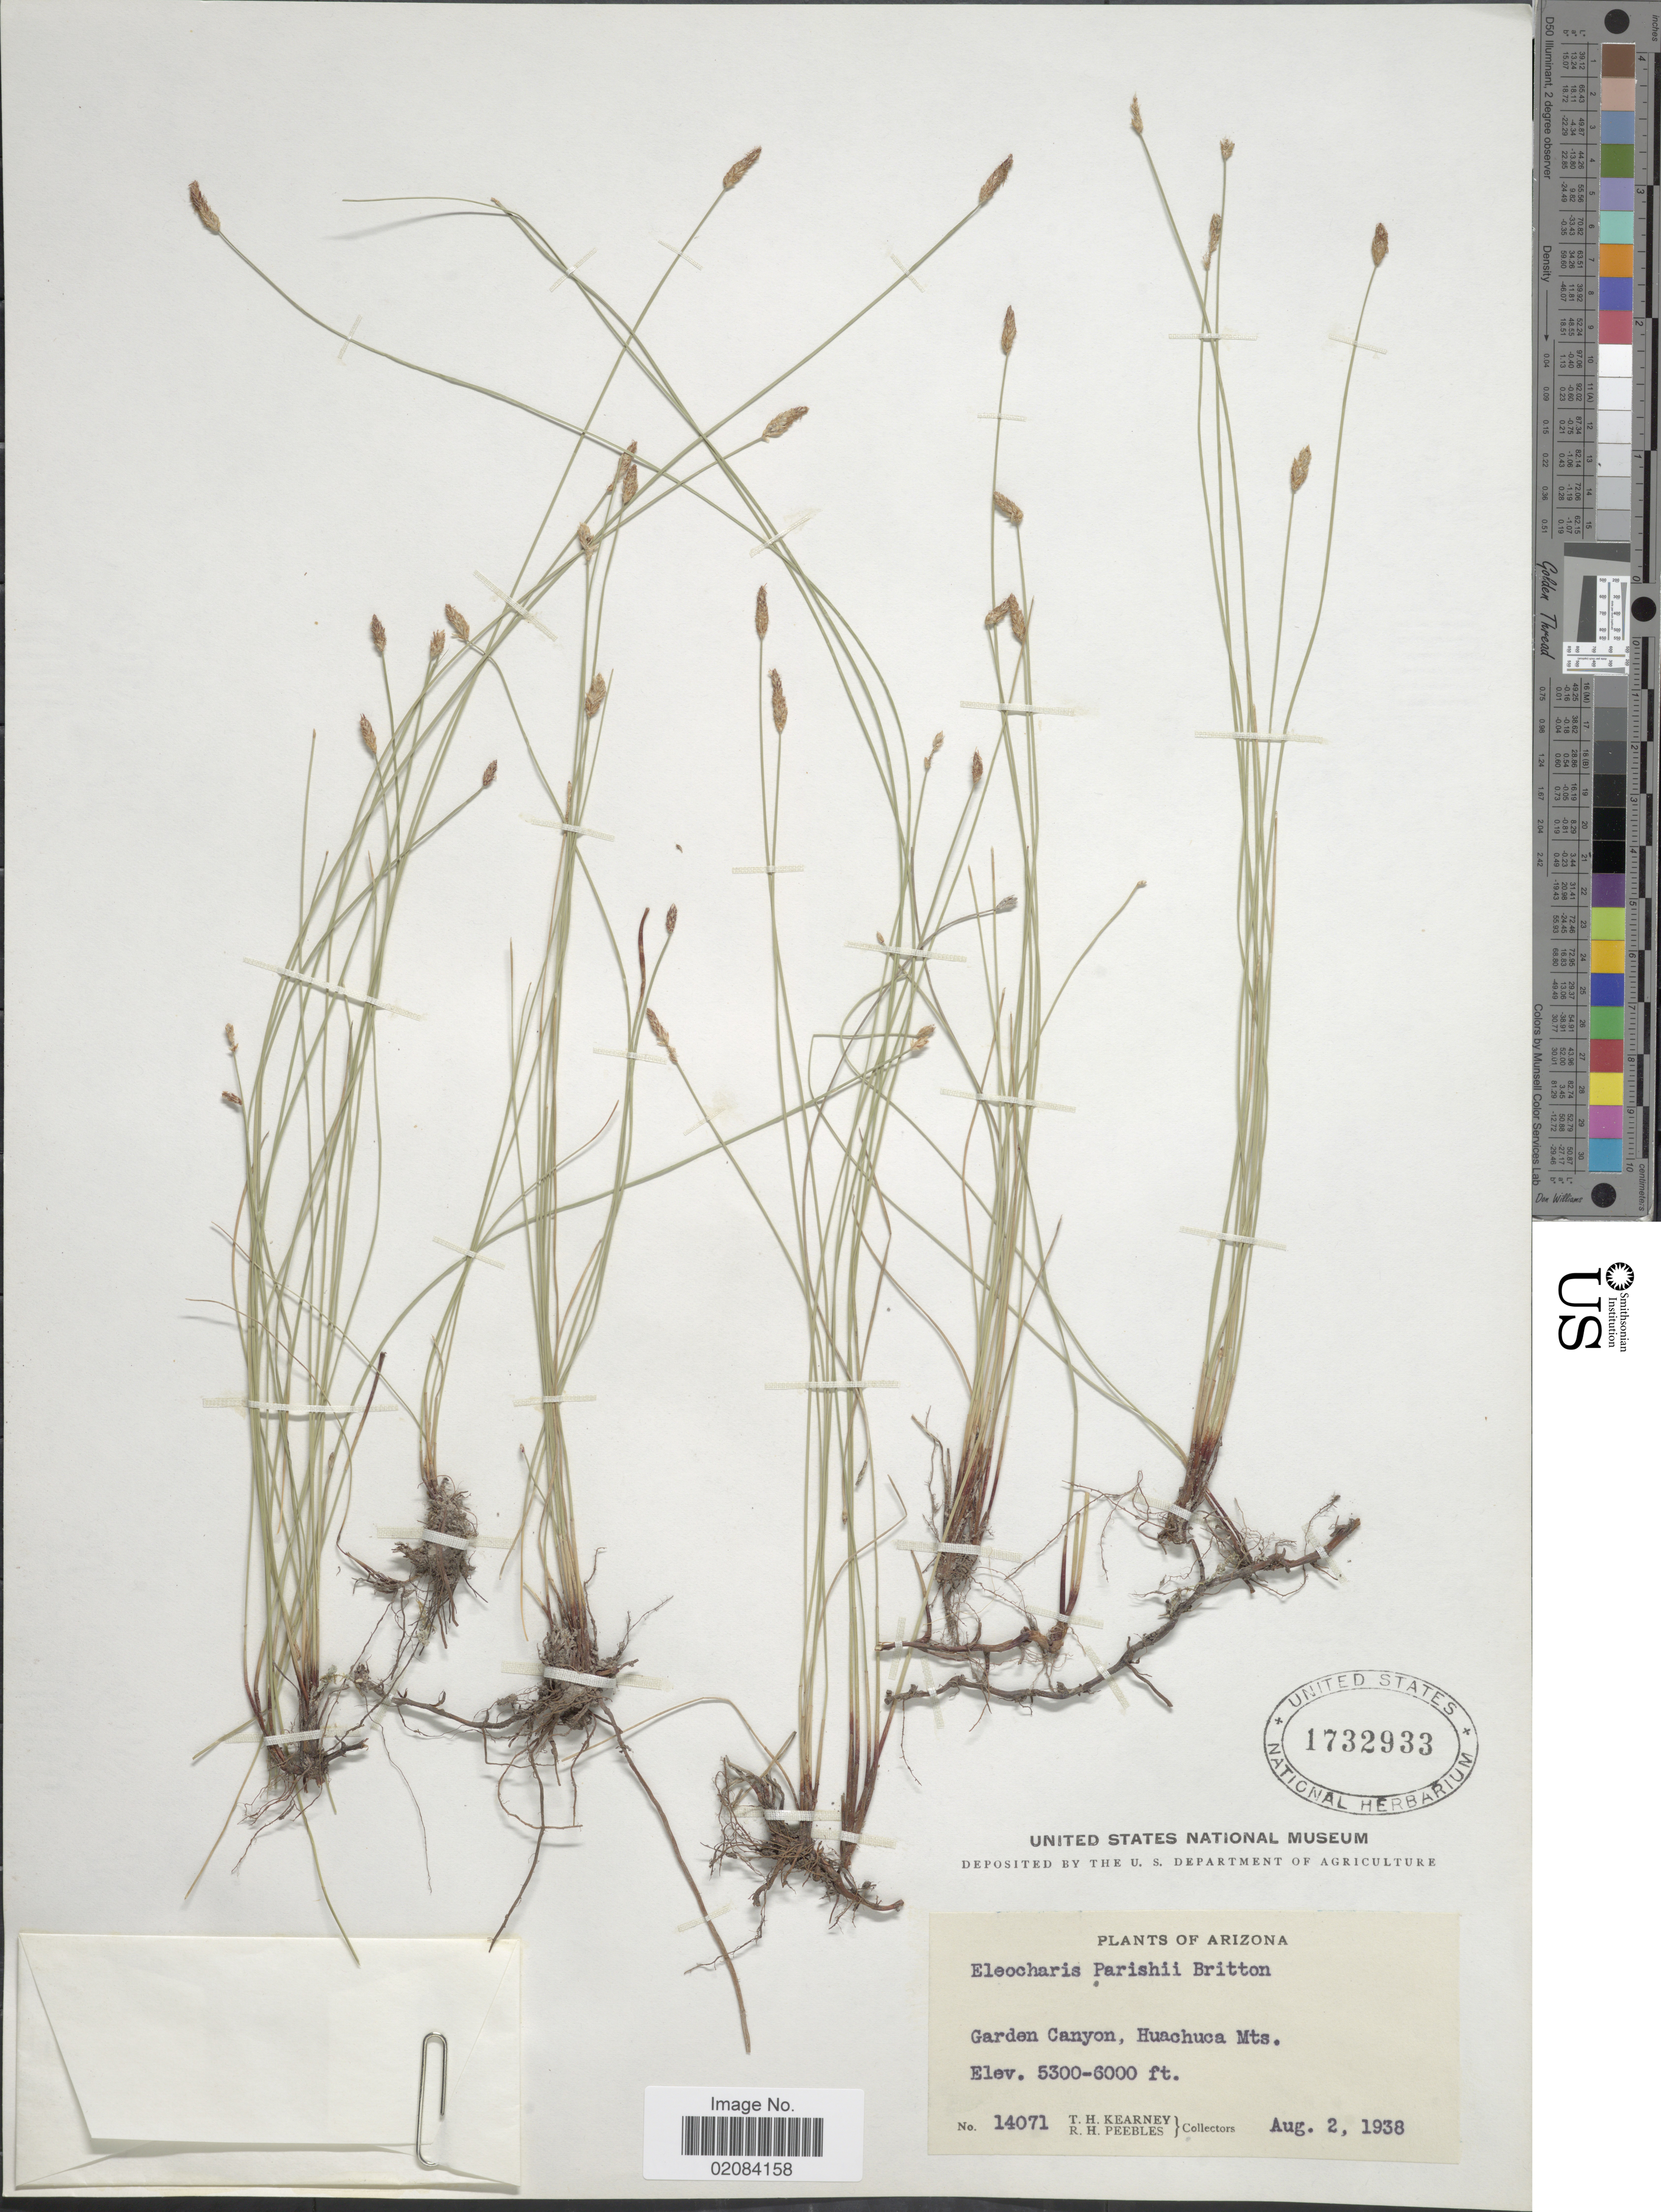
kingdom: Plantae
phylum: Tracheophyta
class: Liliopsida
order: Poales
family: Cyperaceae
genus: Eleocharis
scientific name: Eleocharis parishii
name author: Britton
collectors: T. H. Kearney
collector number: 14071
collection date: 1938-08-02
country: United States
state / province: Arizona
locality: Arizona Garden Canyon, Huachuca Mts.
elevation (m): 1615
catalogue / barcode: US 1732933